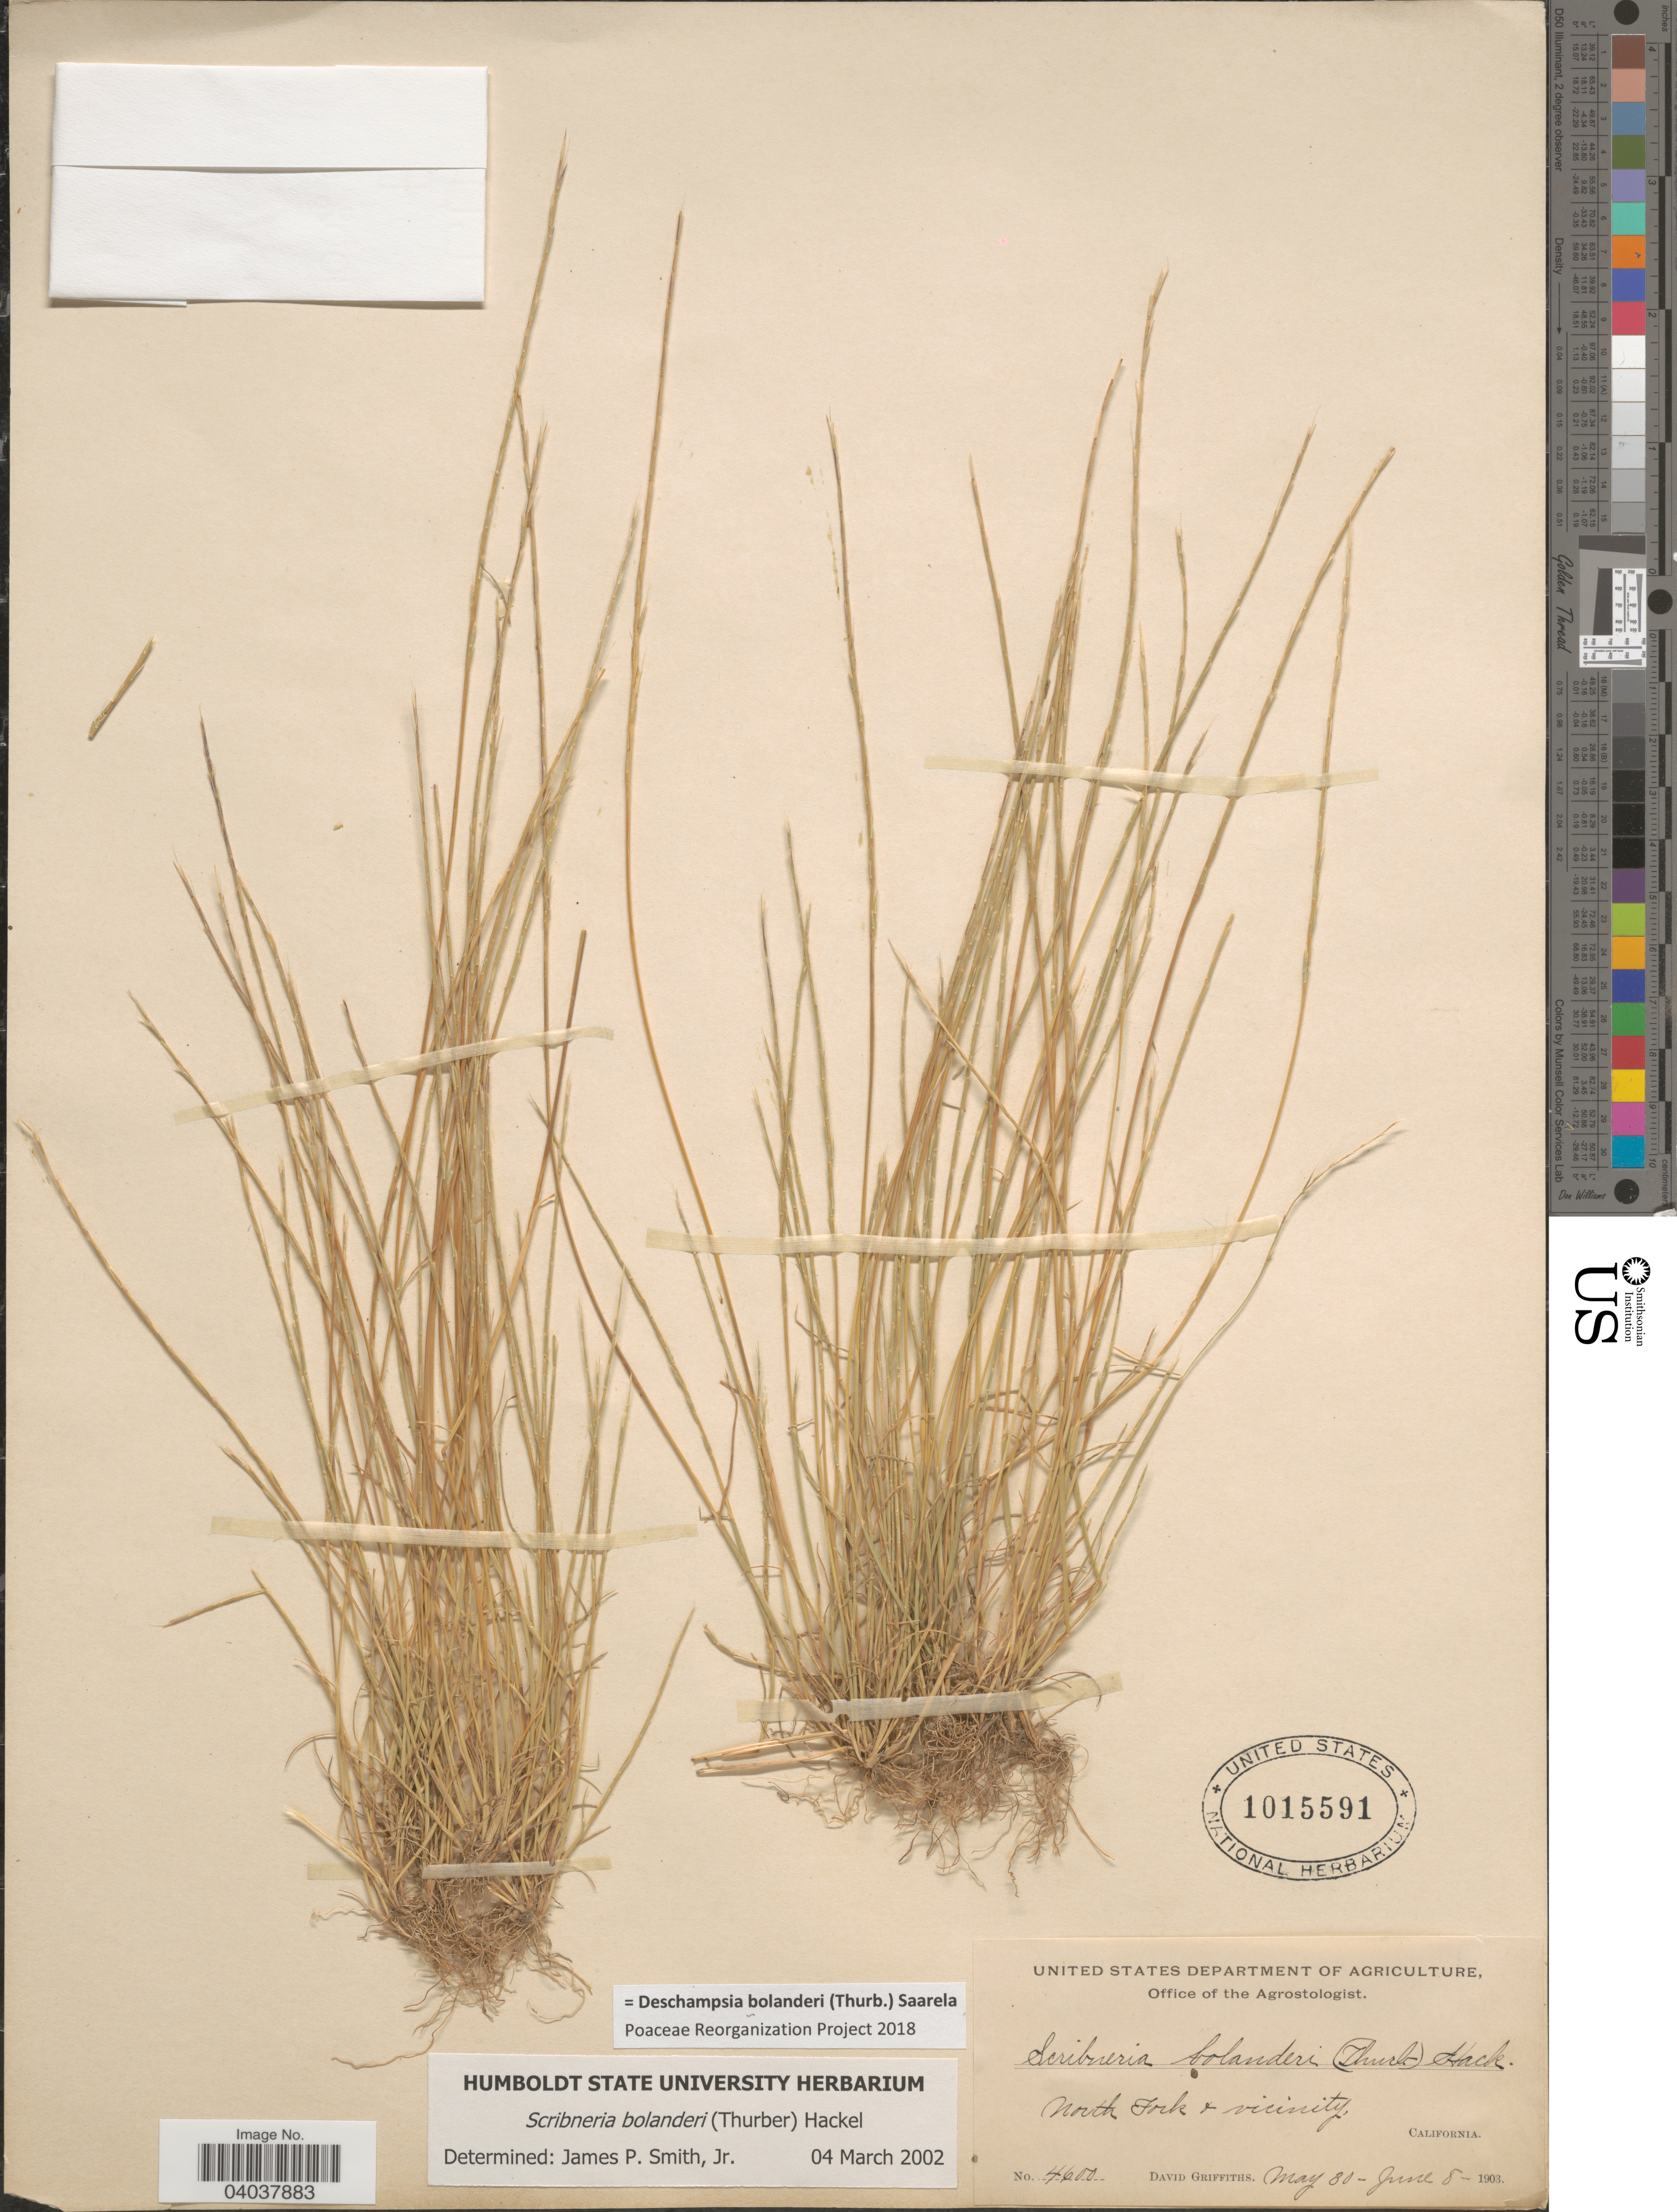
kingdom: Plantae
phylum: Tracheophyta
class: Liliopsida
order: Poales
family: Poaceae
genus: Deschampsia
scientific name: Deschampsia bolanderi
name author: (Thurb.) Saarela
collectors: D. Griffiths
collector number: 4600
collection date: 1903-05-30/1903-06-08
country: United States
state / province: California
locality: North Fork & vicinity.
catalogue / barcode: US 1015591